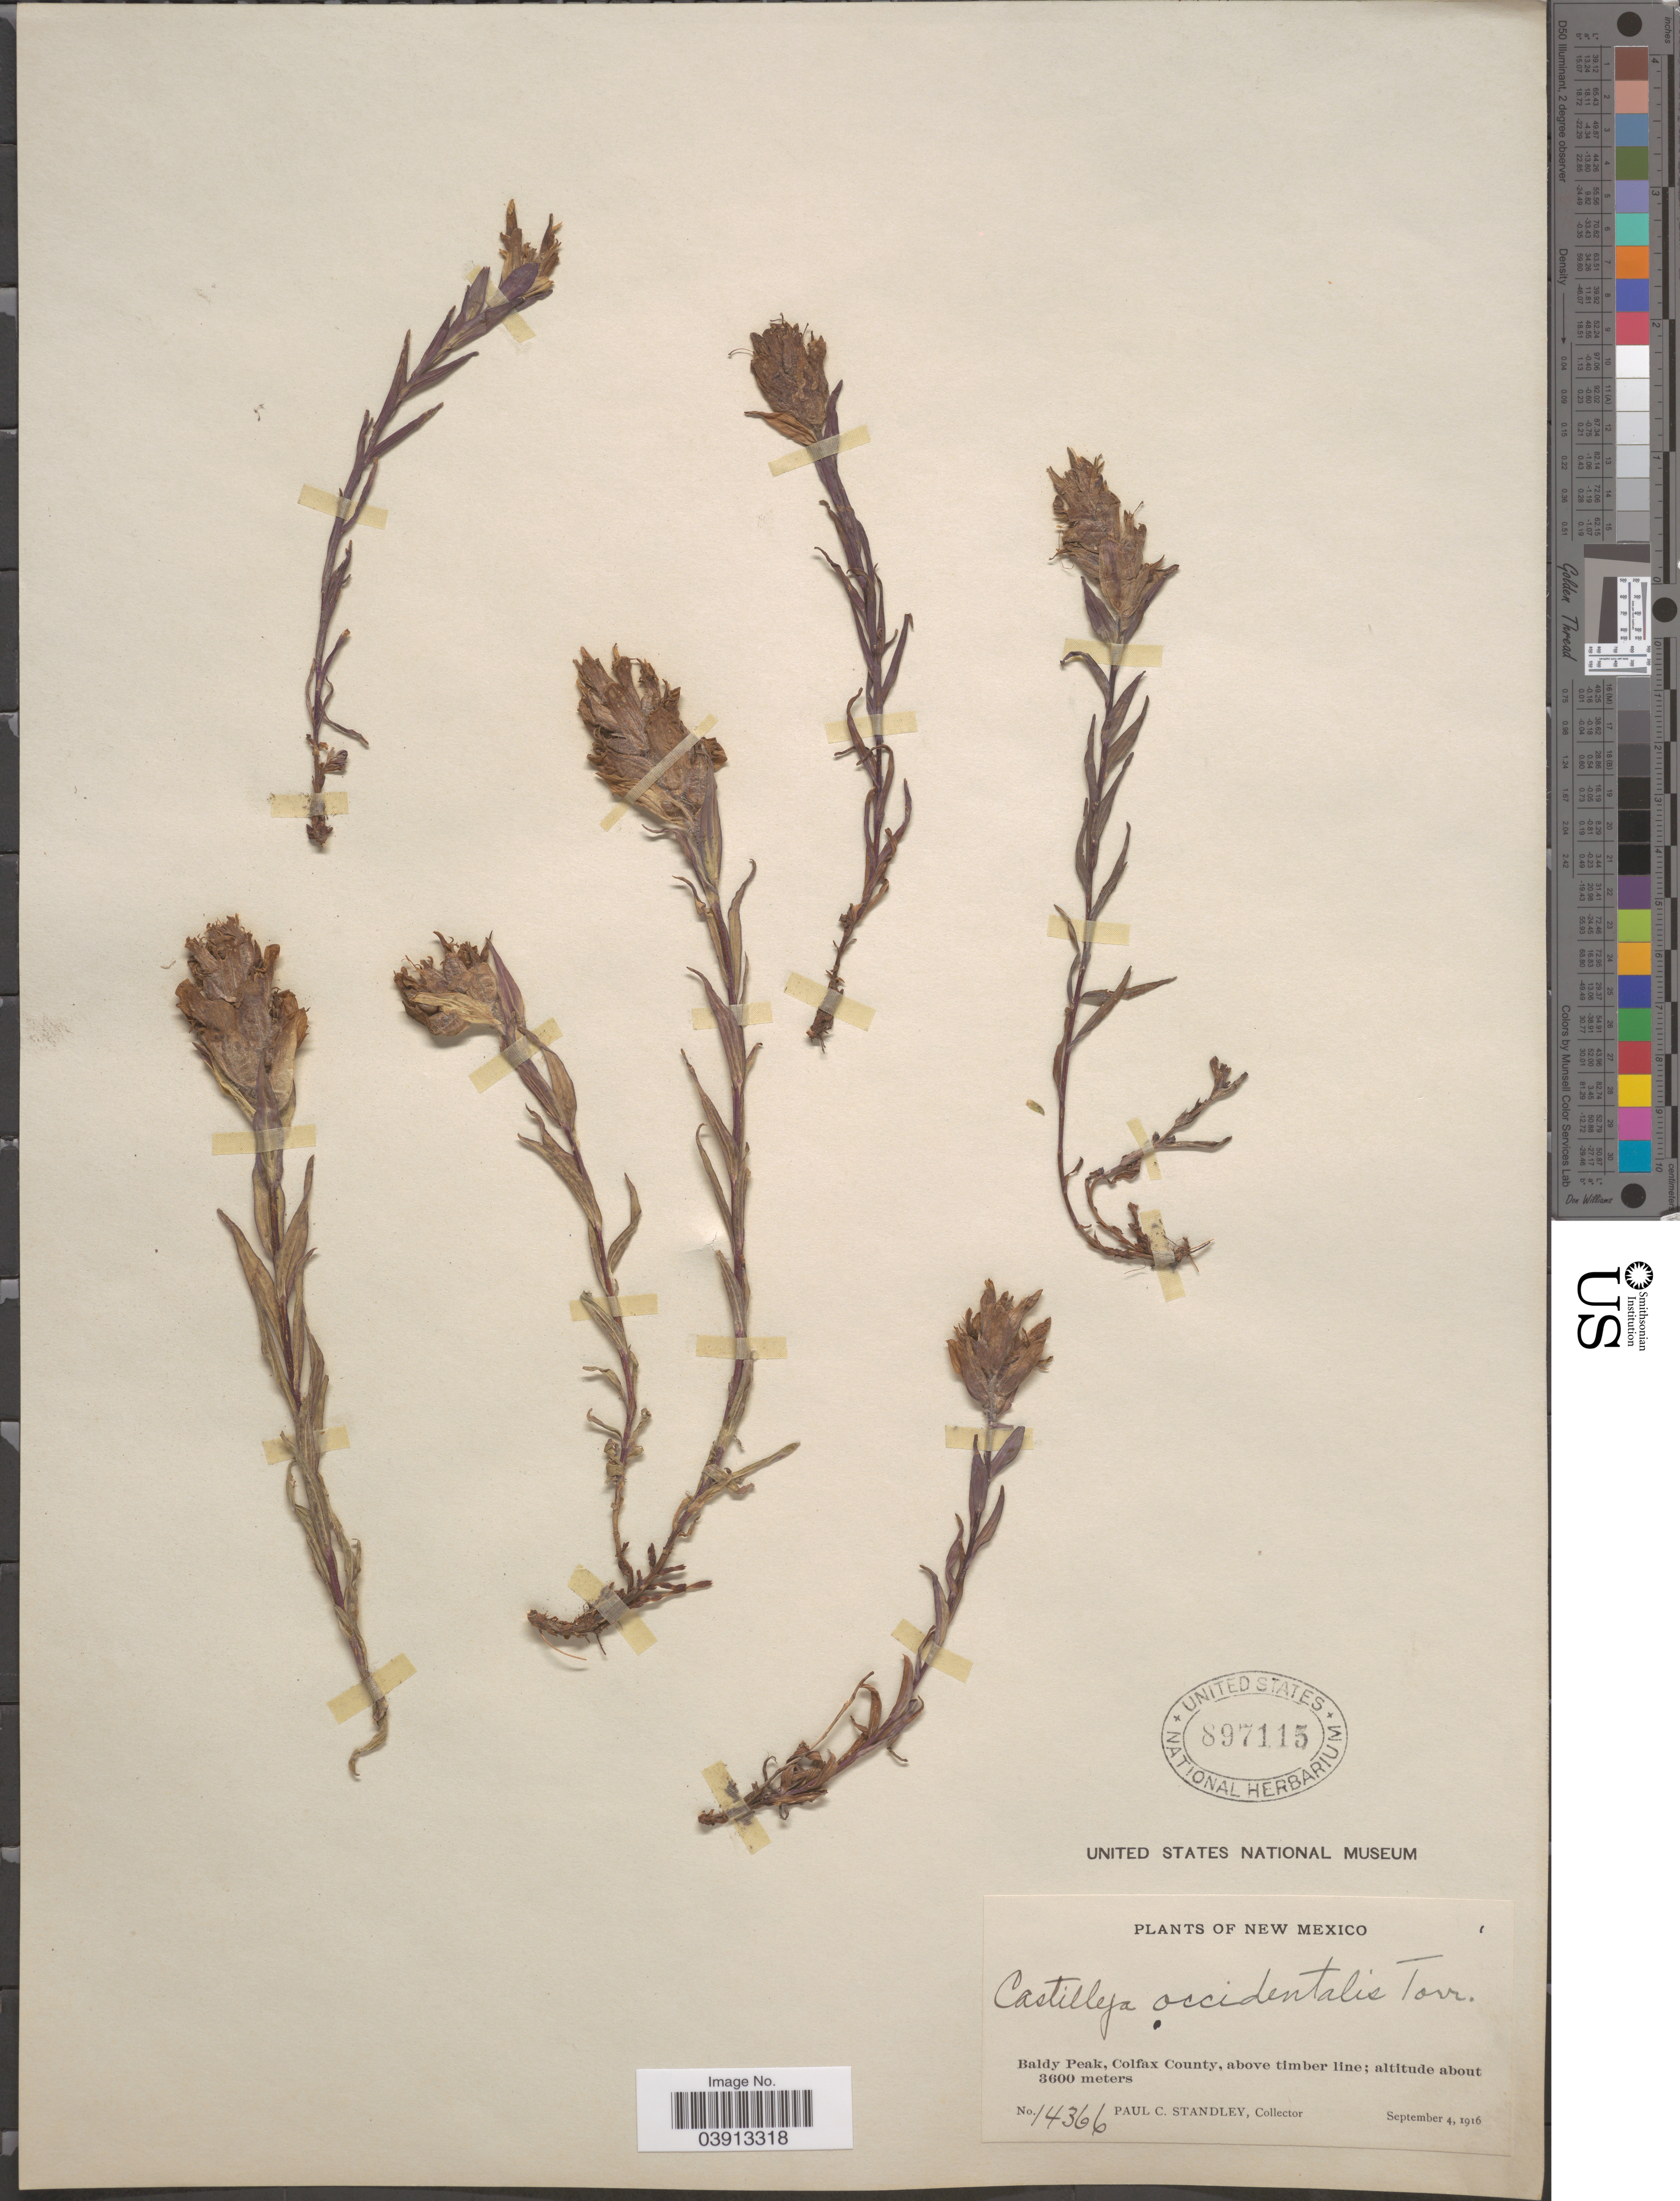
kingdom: Plantae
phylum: Tracheophyta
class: Magnoliopsida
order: Lamiales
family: Orobanchaceae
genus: Castilleja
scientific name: Castilleja occidentalis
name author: Torr.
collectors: P. C. Standley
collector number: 14366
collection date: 1916-09-04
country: United States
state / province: New Mexico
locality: Baldy Peak, Colfax County, above timber line.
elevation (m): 3600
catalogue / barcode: US 897115